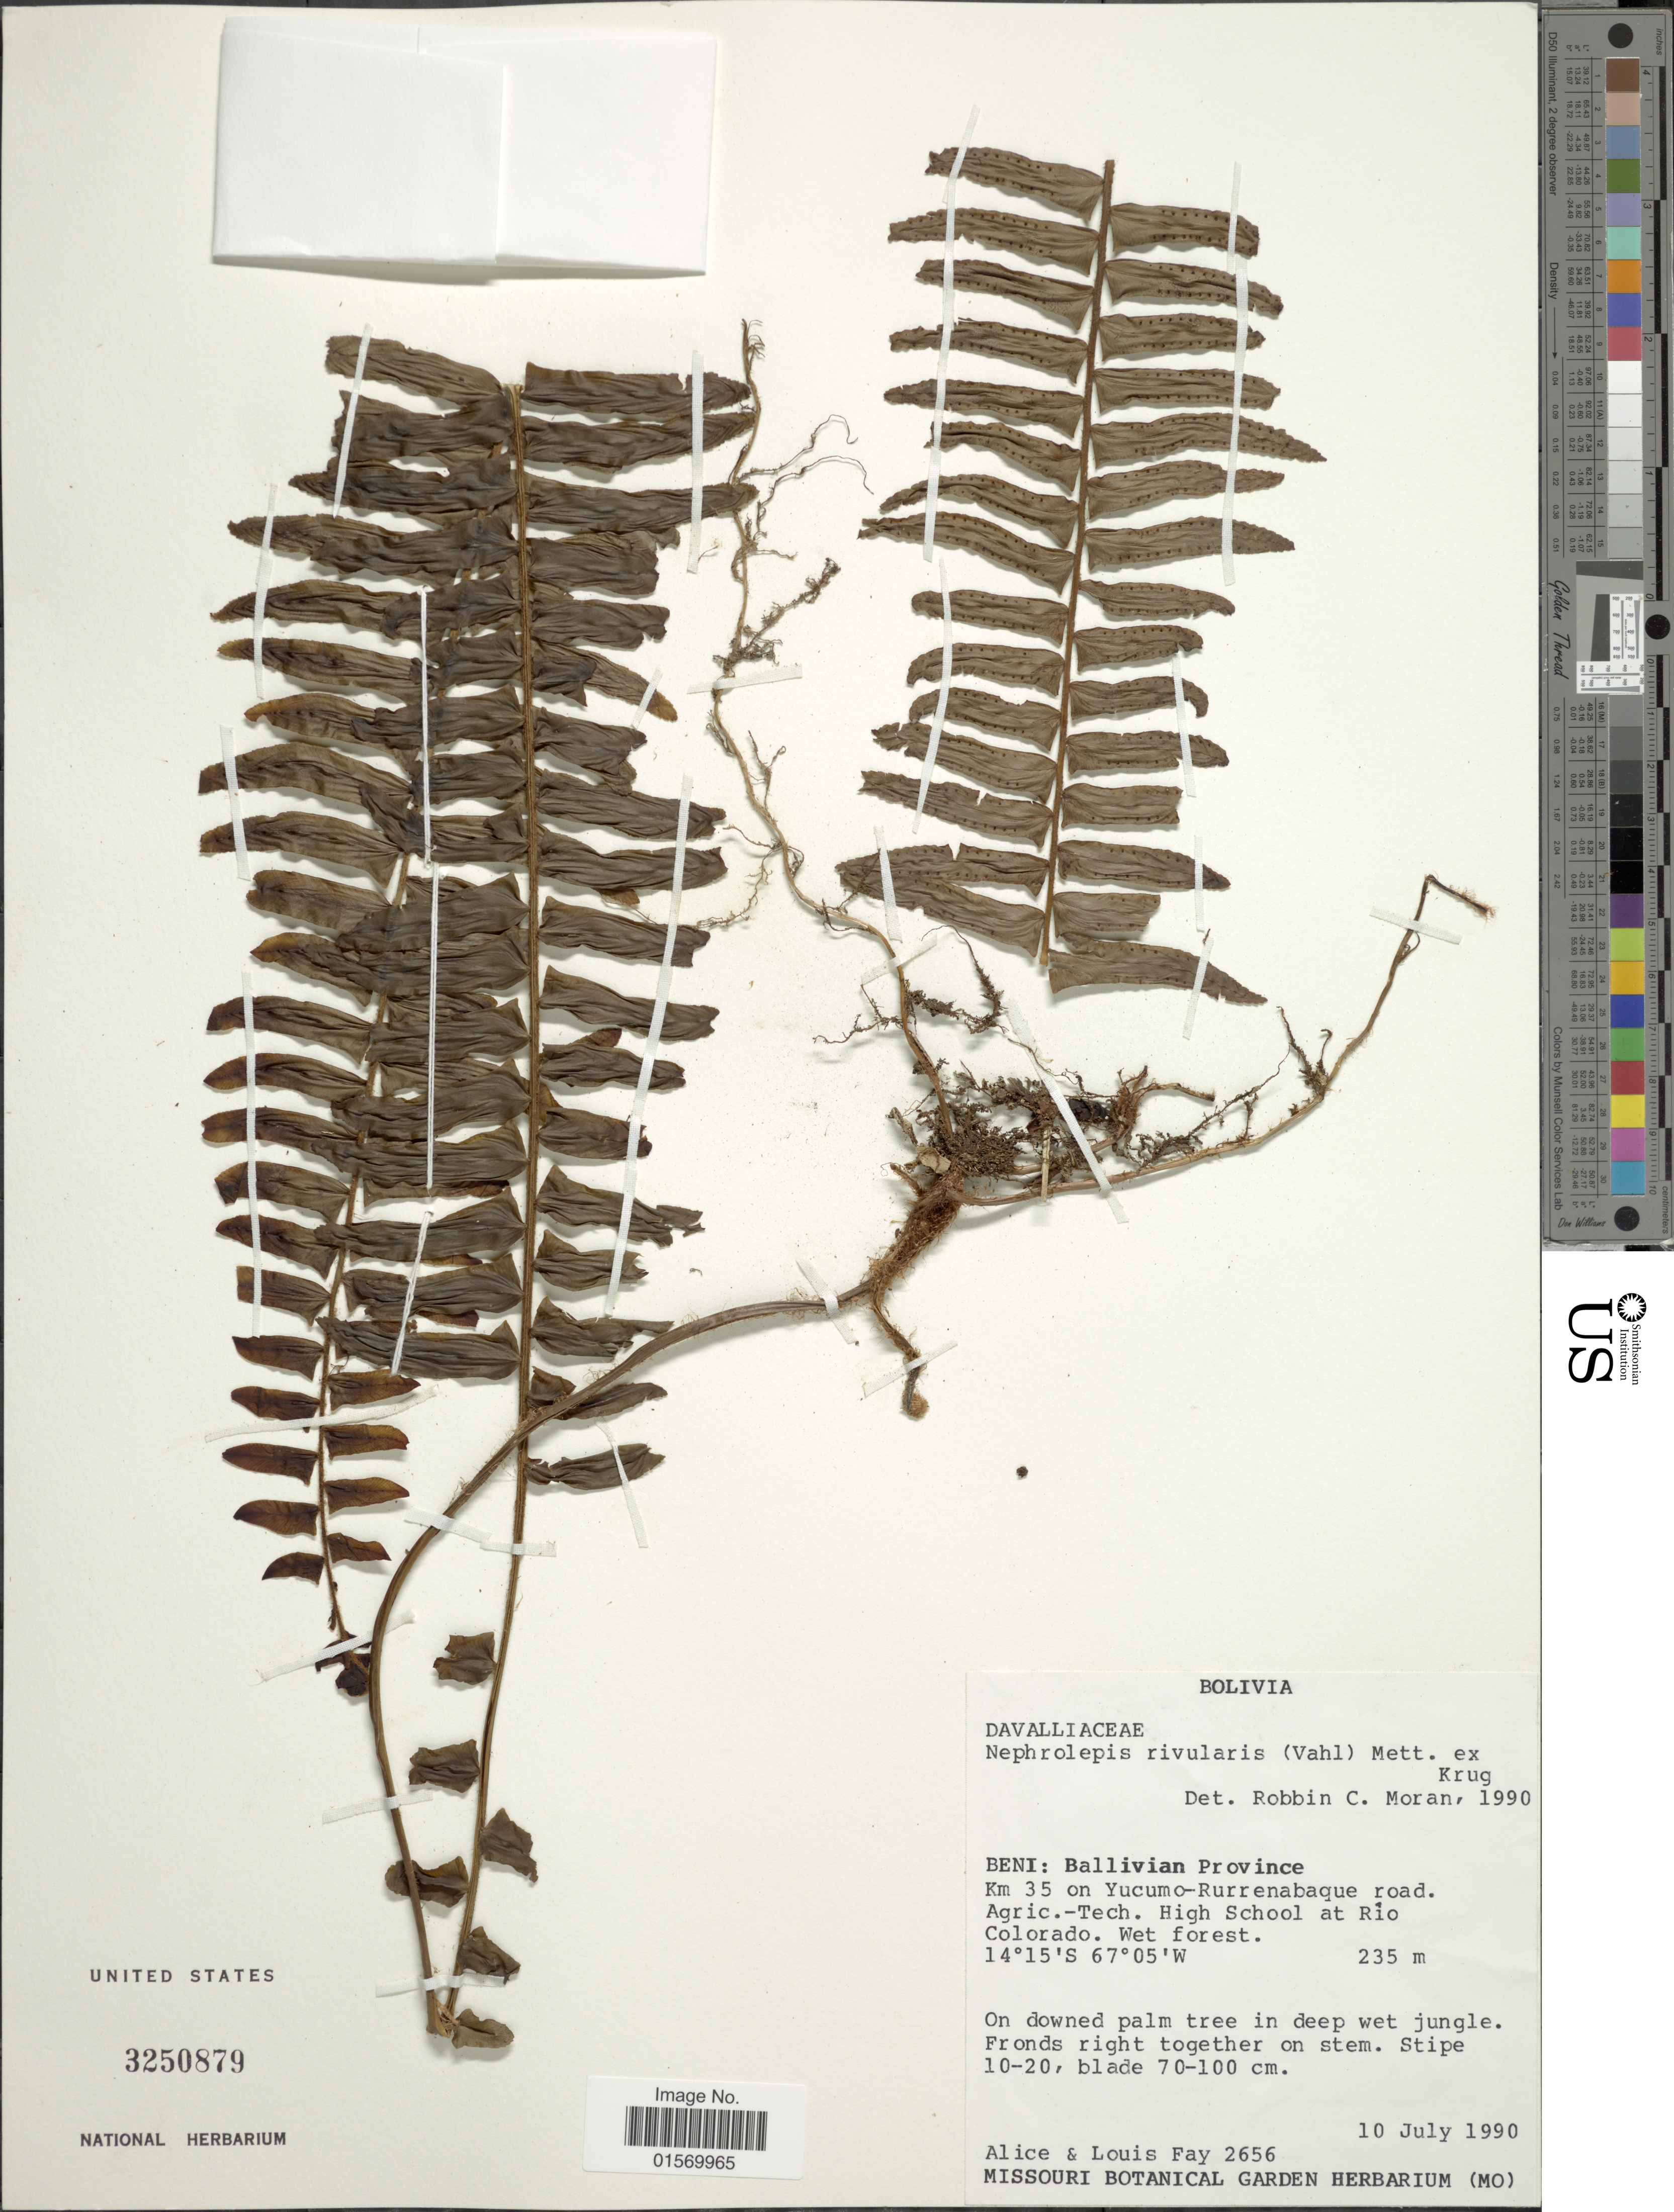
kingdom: Plantae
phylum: Tracheophyta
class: Polypodiopsida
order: Polypodiales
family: Nephrolepidaceae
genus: Nephrolepis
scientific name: Nephrolepis rivularis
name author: (Vahl) Mett. ex Krug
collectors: A. Fay & L. Fay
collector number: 2656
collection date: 1990-07-10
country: Bolivia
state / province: Beni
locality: Ballivian Province. Km 35 on Yucumo-Rurrenabaque road. Agric.-Tech. High School at Rio Colorado. Wet forest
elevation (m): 235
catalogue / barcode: US 3250879